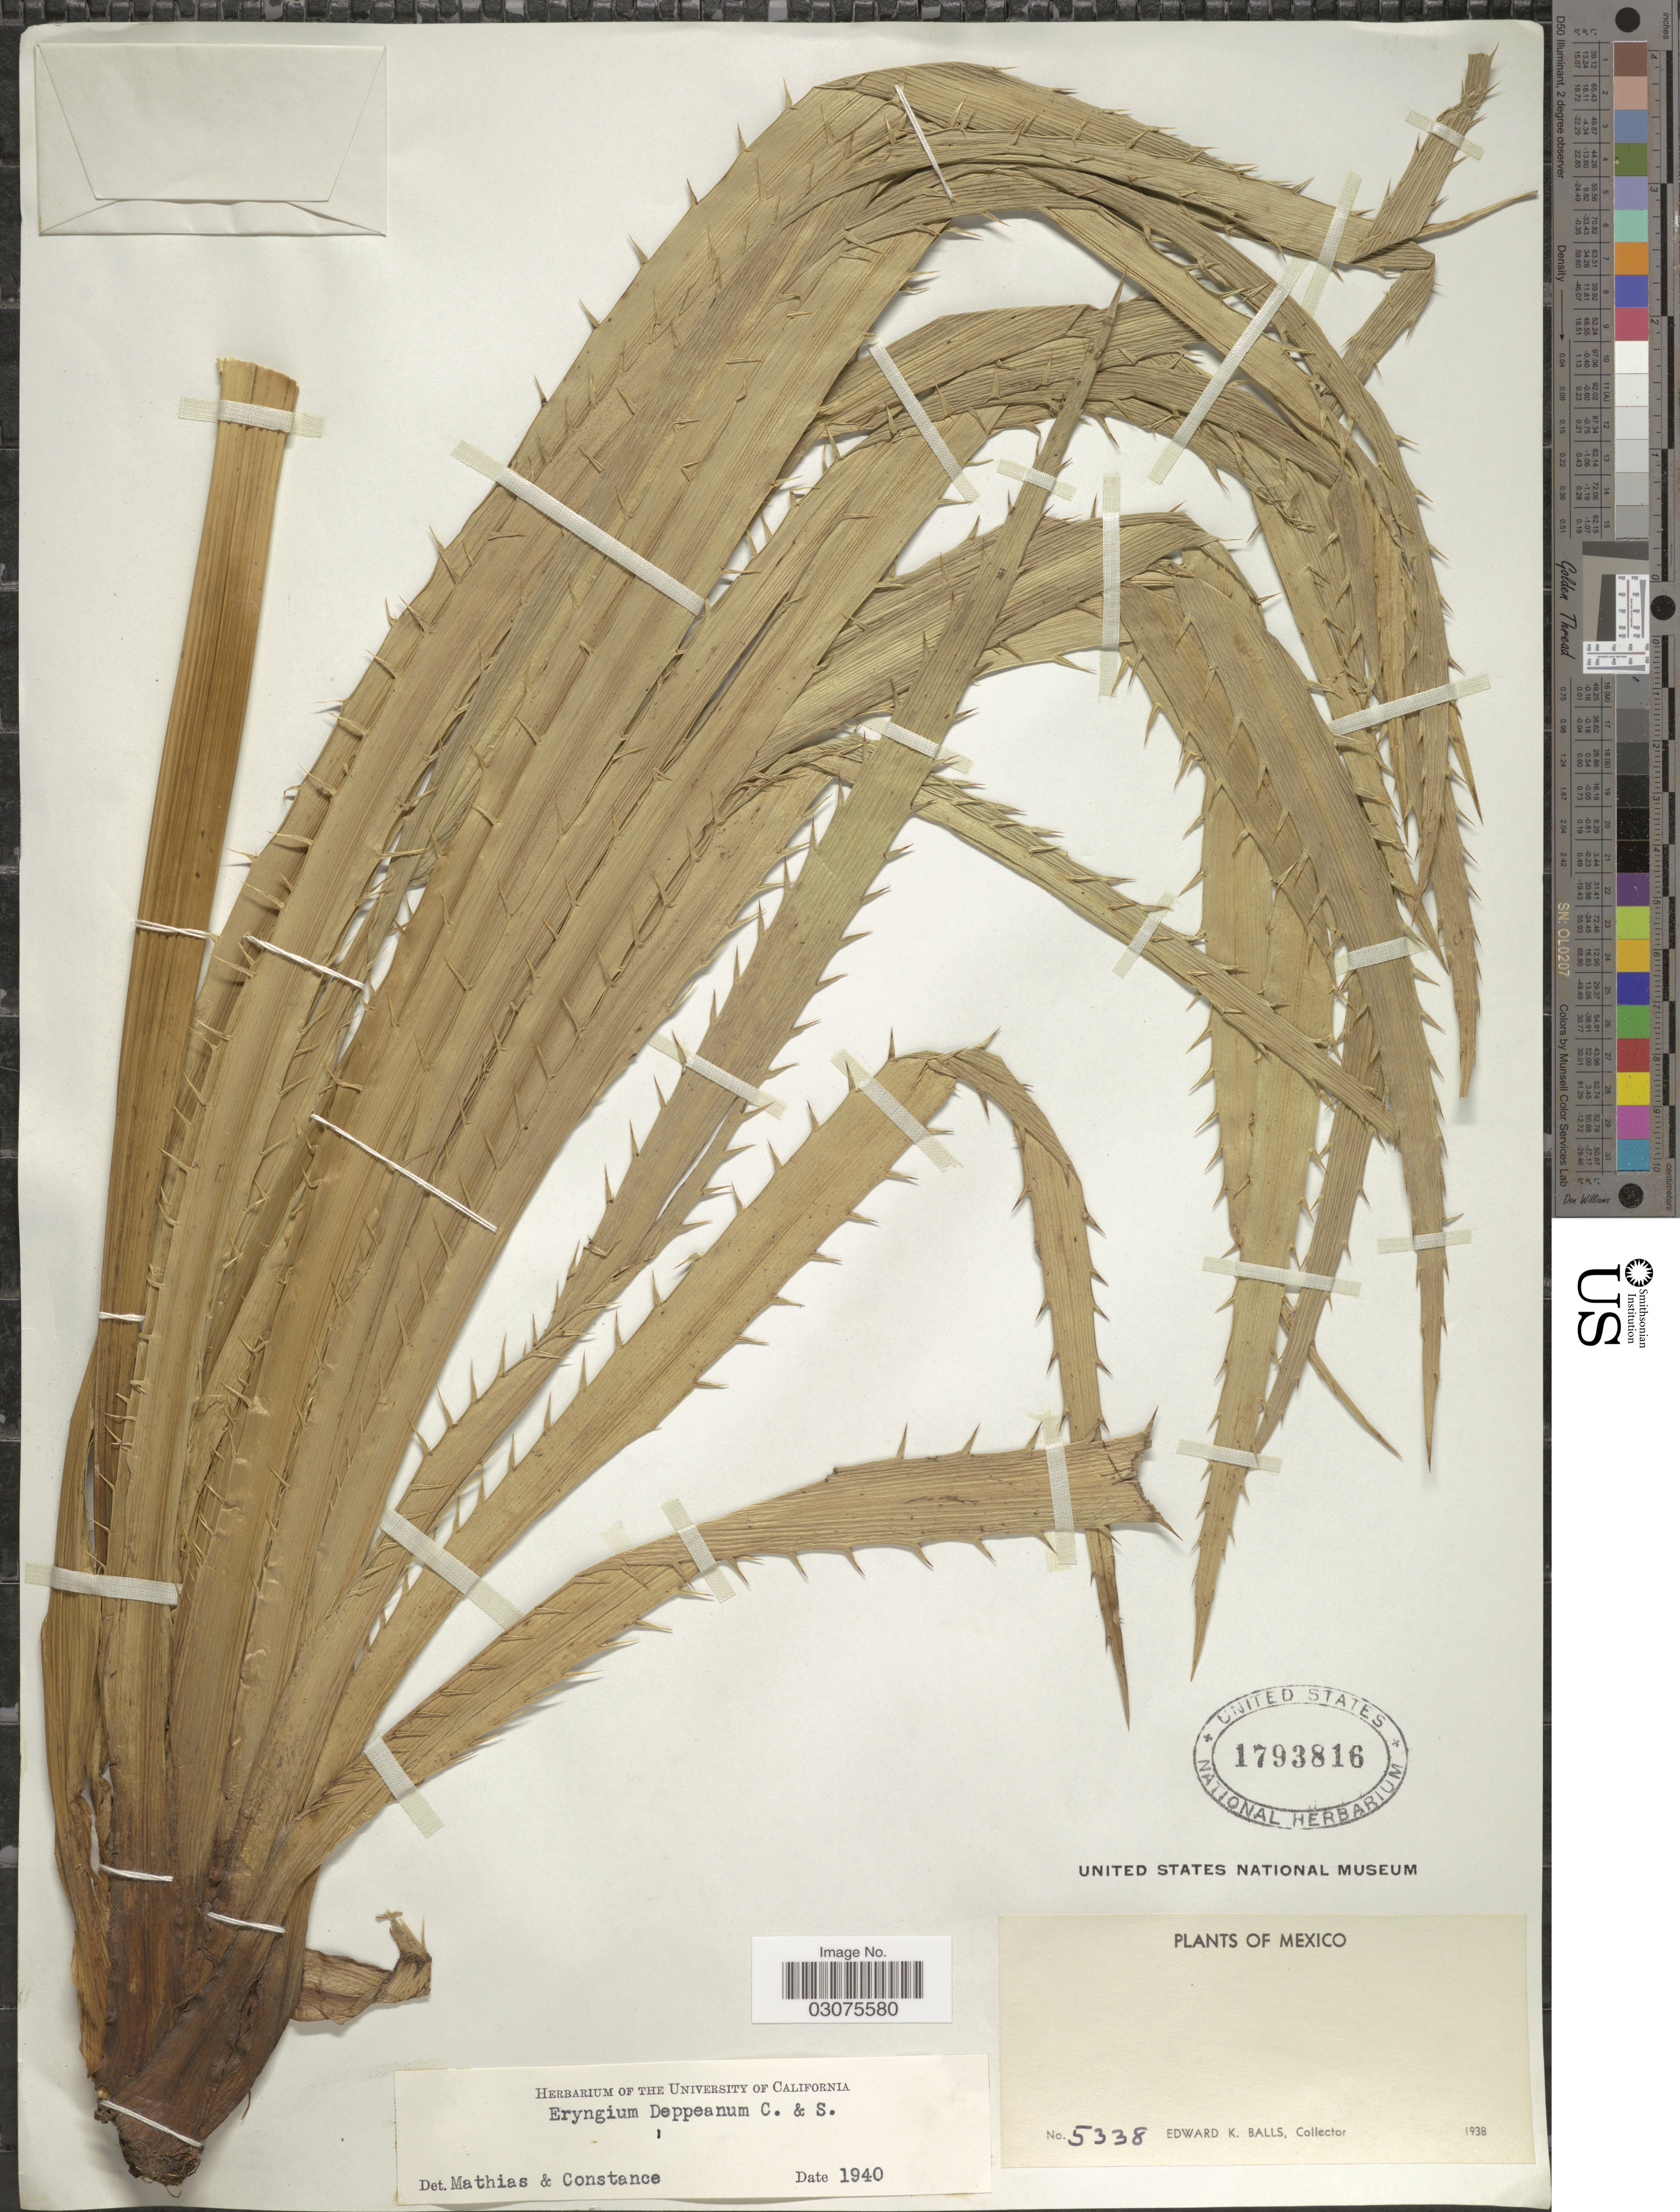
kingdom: Plantae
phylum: Tracheophyta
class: Magnoliopsida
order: Apiales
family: Apiaceae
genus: Eryngium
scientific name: Eryngium deppeanum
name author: Schltdl. & Cham.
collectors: E. K. Balls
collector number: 5338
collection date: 1938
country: Mexico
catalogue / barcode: US 1793816